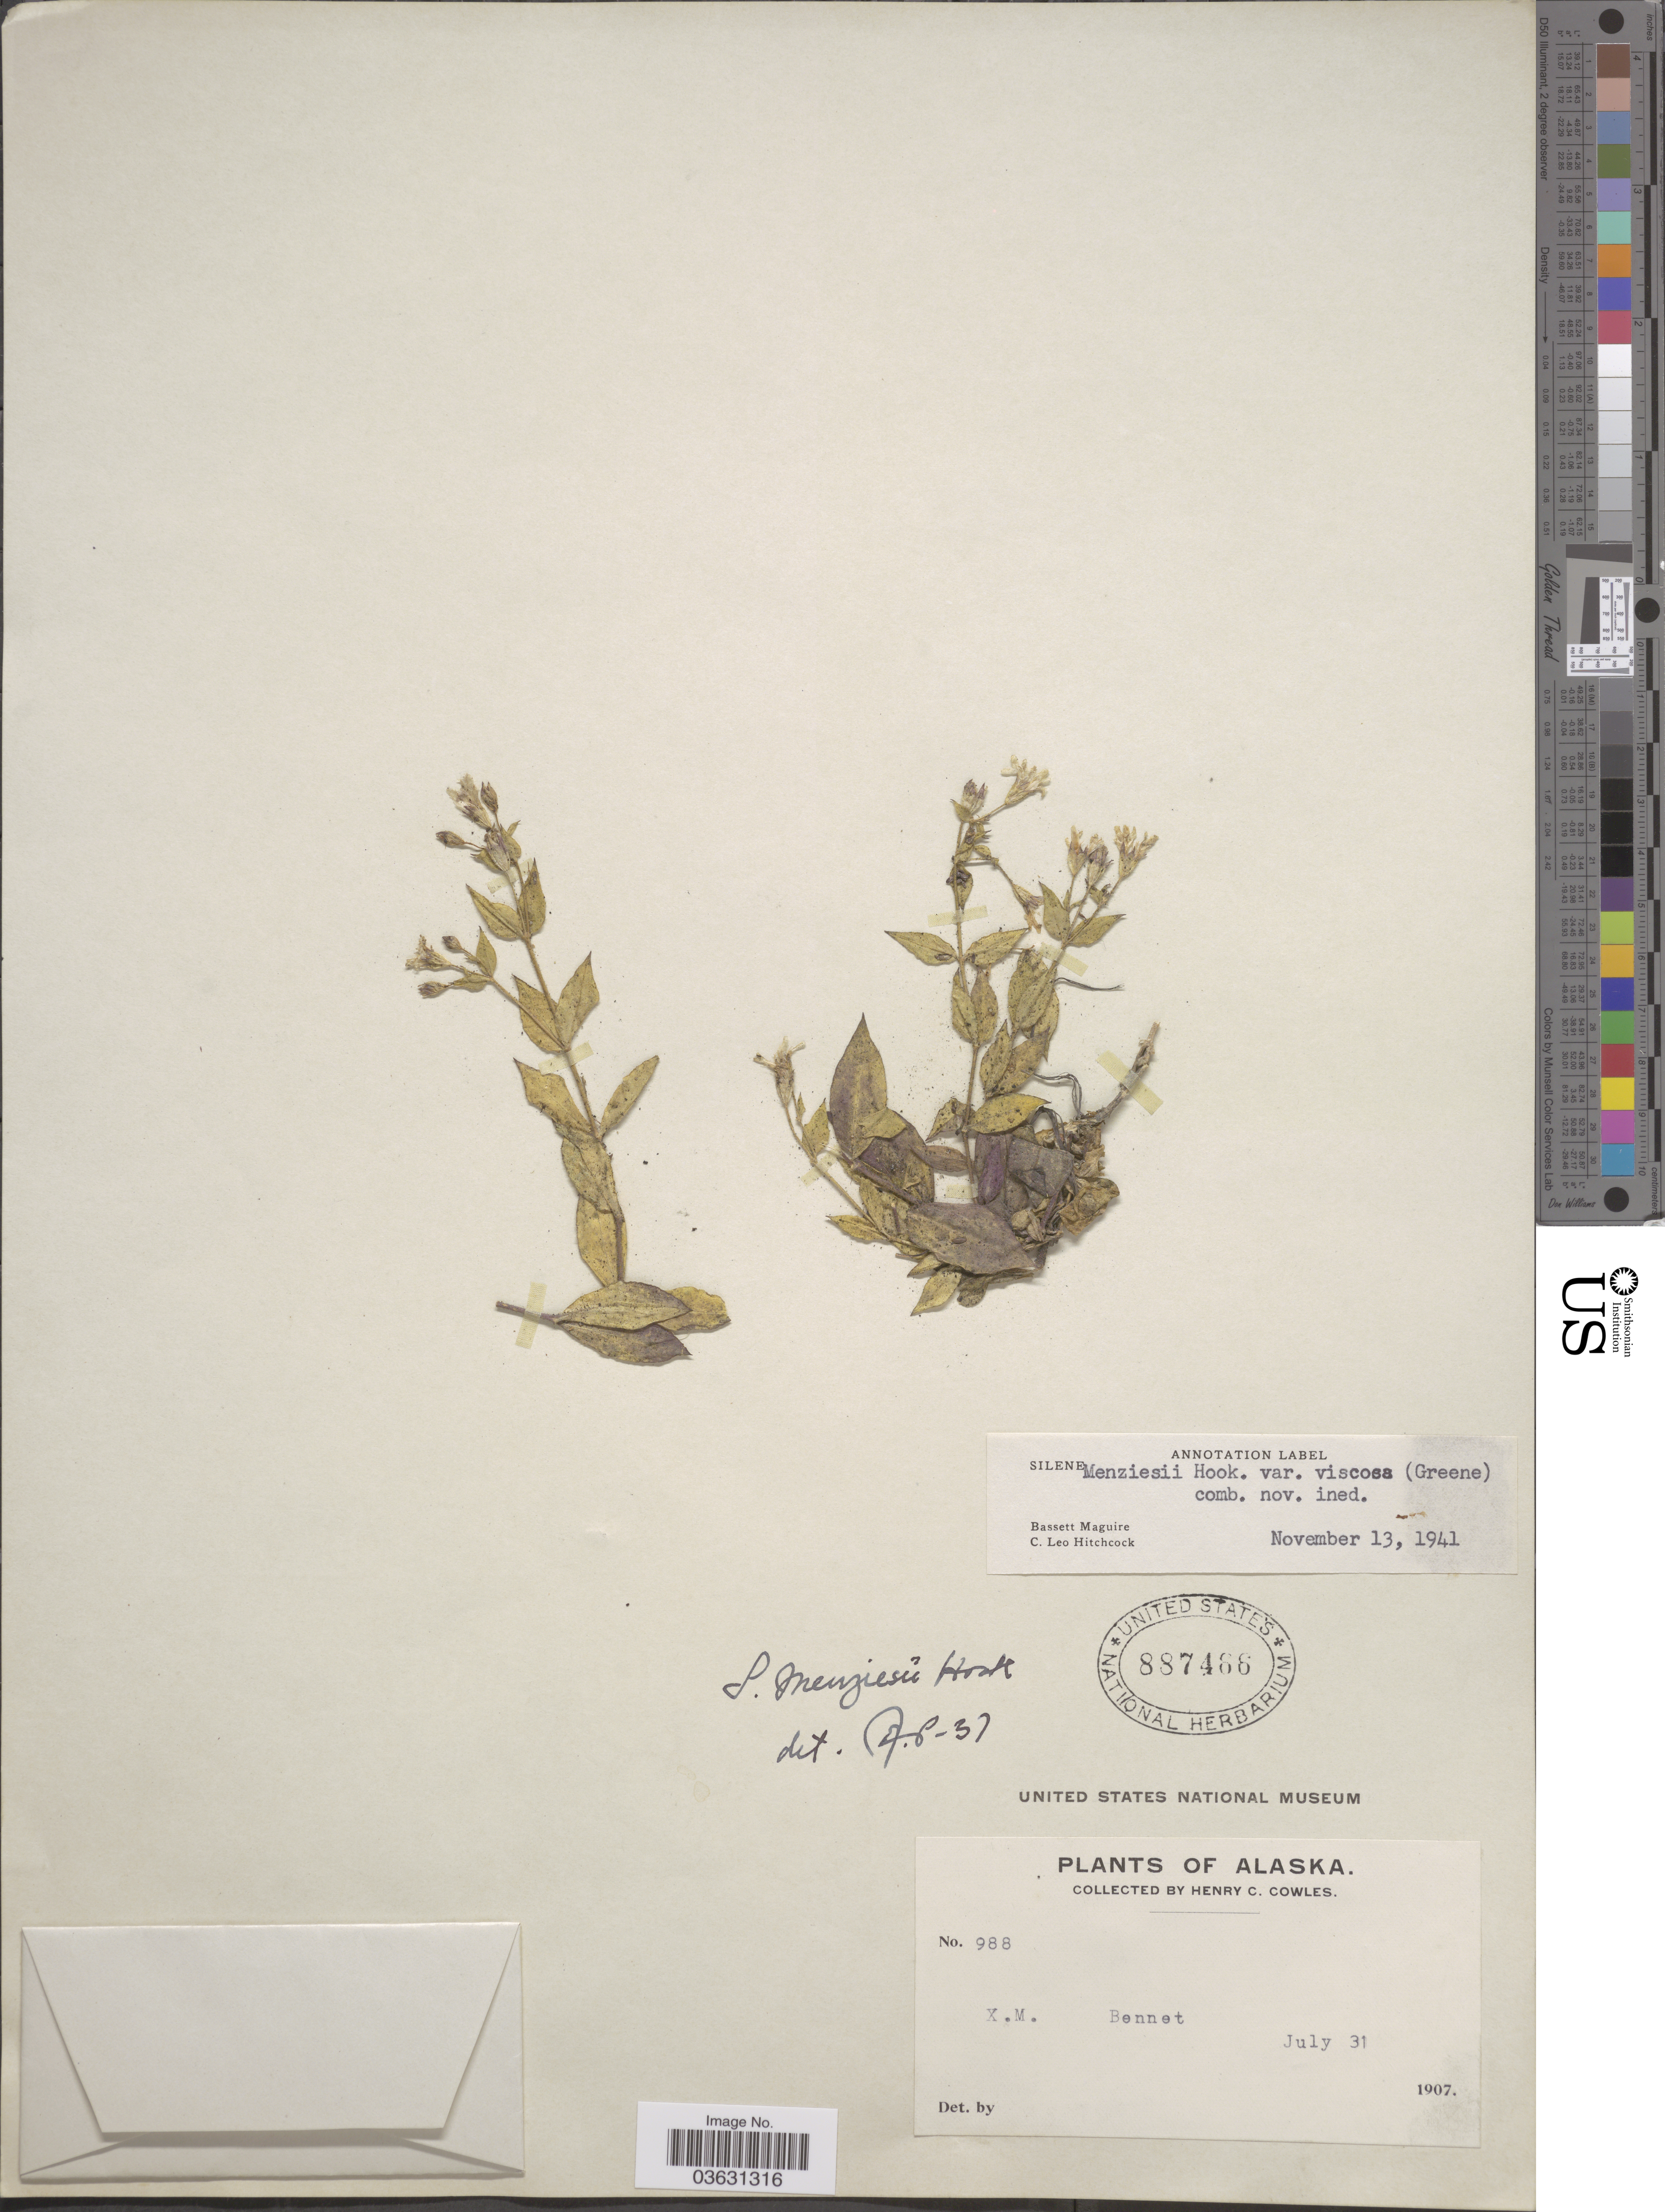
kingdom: Plantae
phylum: Tracheophyta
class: Magnoliopsida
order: Caryophyllales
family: Caryophyllaceae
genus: Silene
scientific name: Silene menziesii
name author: Hook.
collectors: H. Cowles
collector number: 988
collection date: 1907-07-31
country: United States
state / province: Alaska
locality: X.M. Bennet.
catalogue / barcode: US 887466